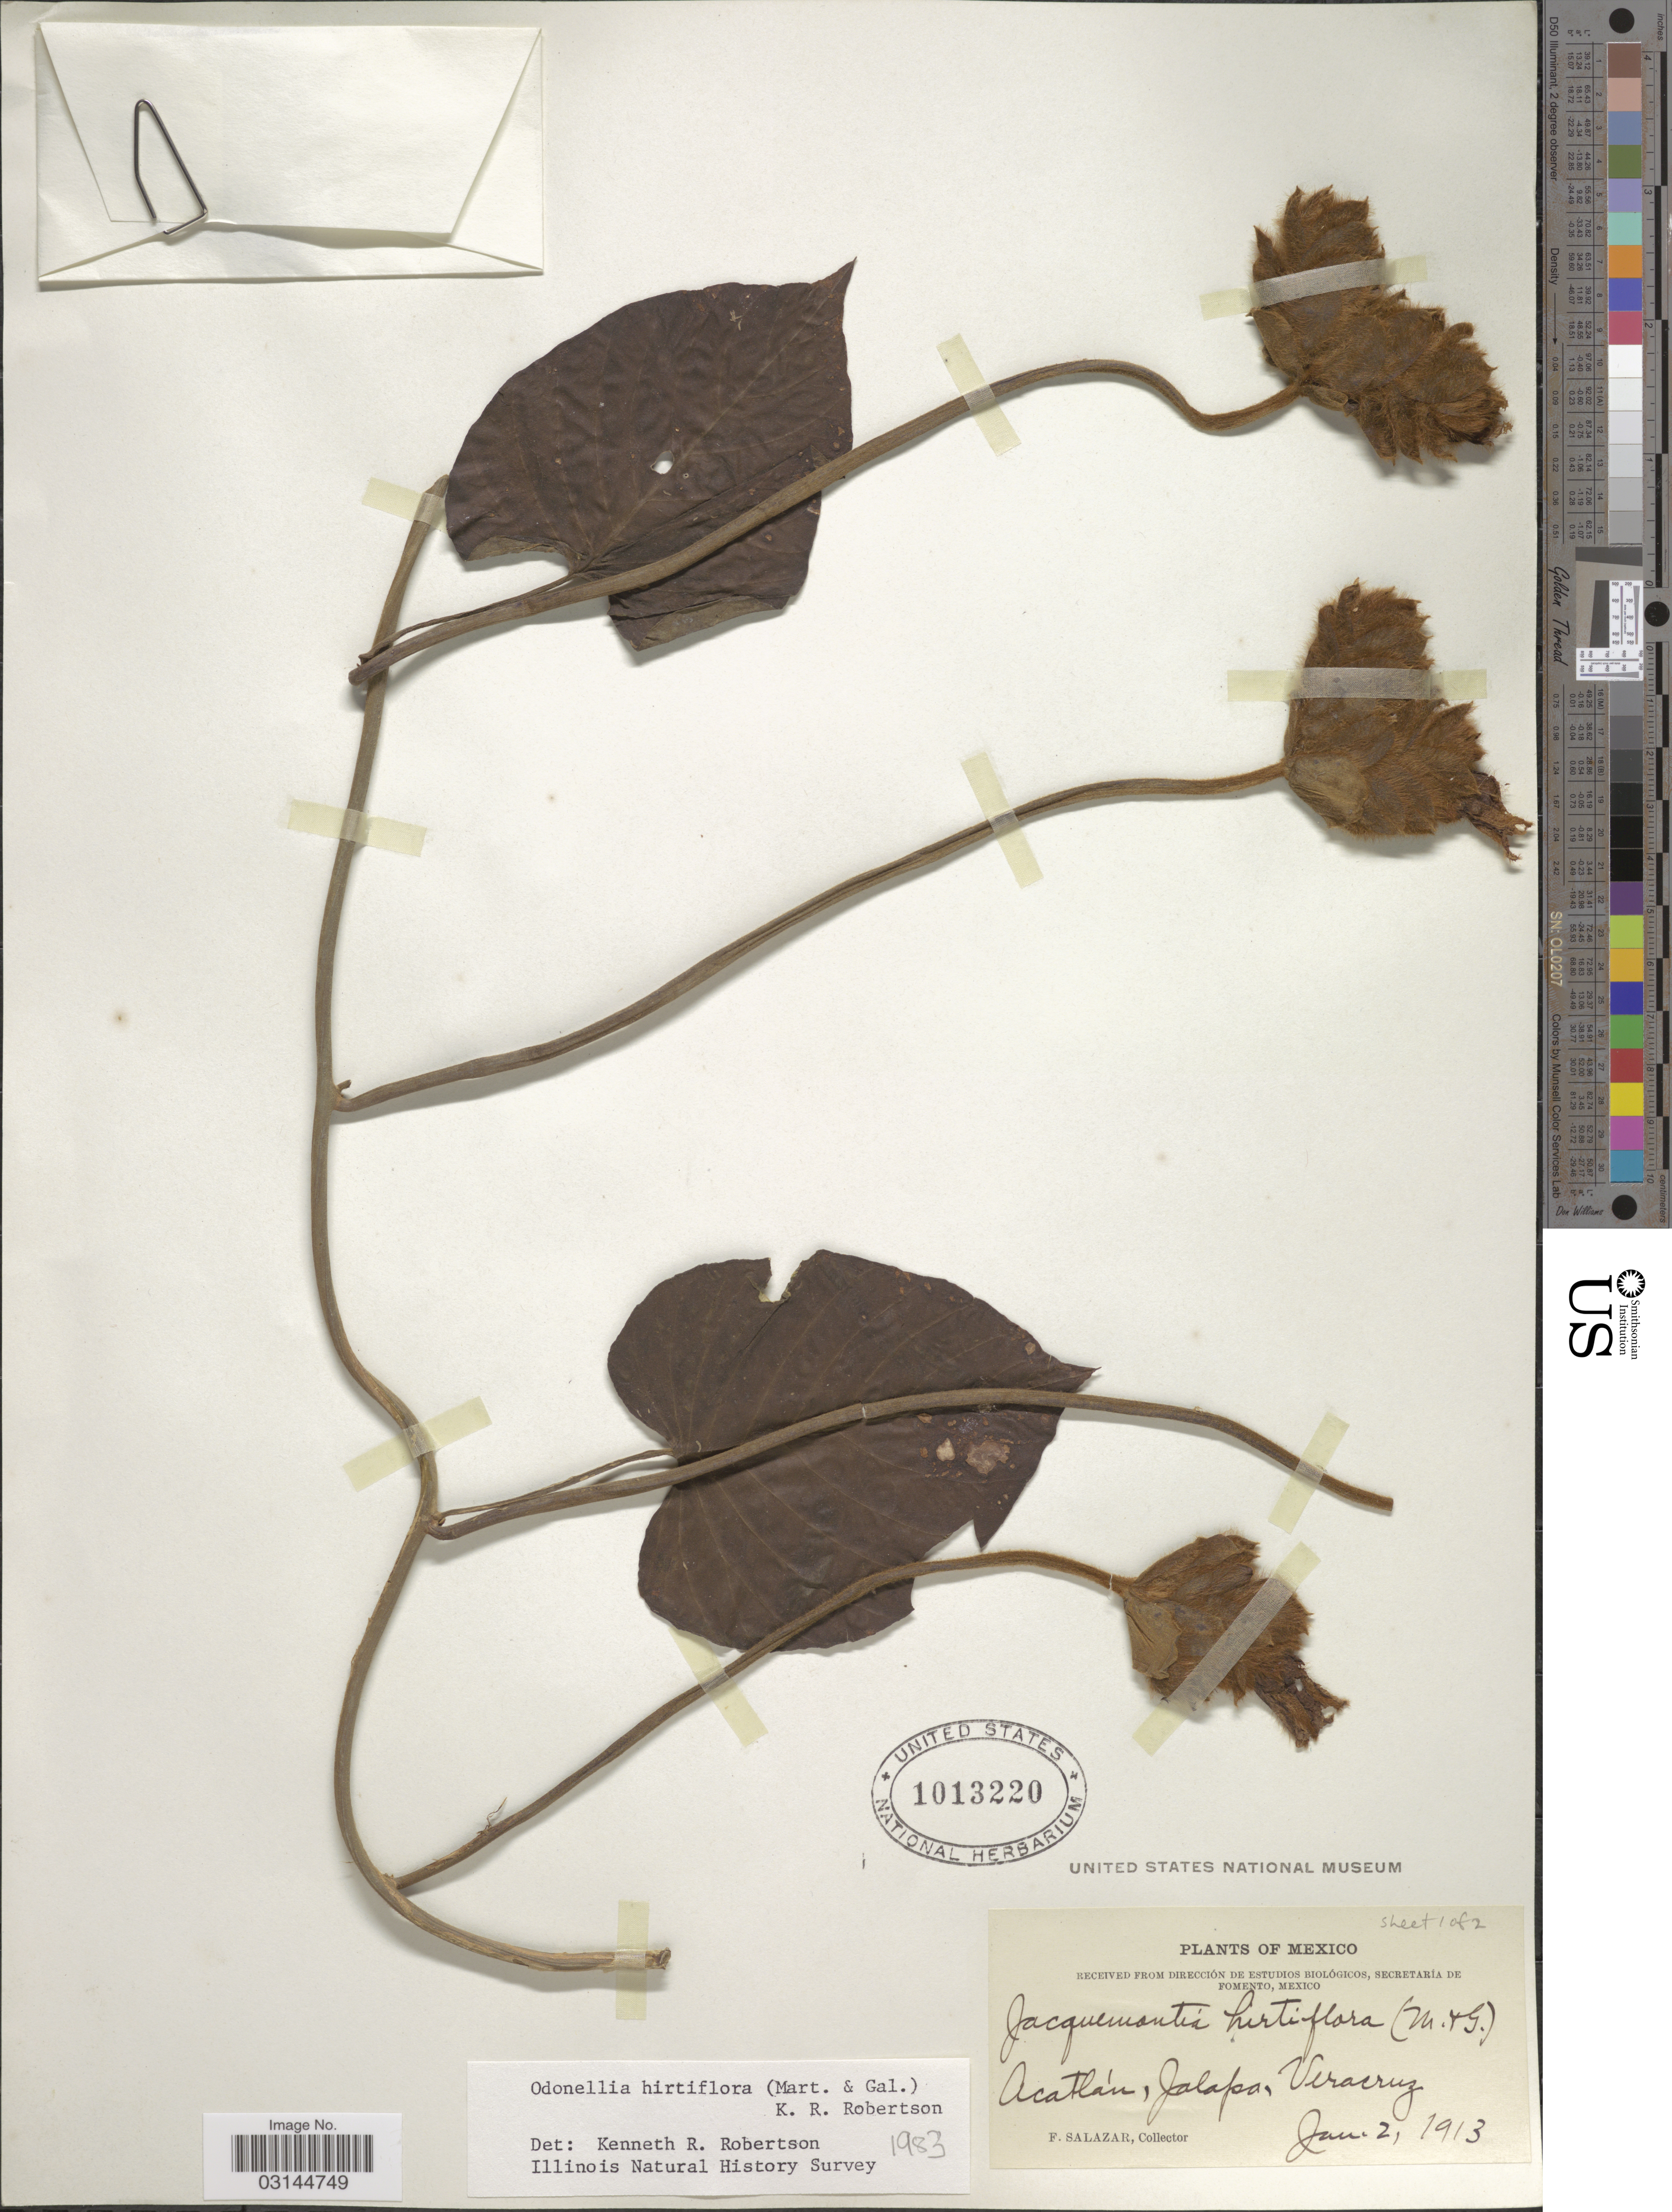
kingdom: Plantae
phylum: Tracheophyta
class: Magnoliopsida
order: Solanales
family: Convolvulaceae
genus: Odonellia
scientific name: Odonellia hirtiflora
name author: (M. Martens & Galeotti) K.R. Robertson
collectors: F. Salazar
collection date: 1913-01-02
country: Mexico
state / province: Veracruz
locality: Acatlán, Jalapa, Veracruz.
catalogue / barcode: US 1013220